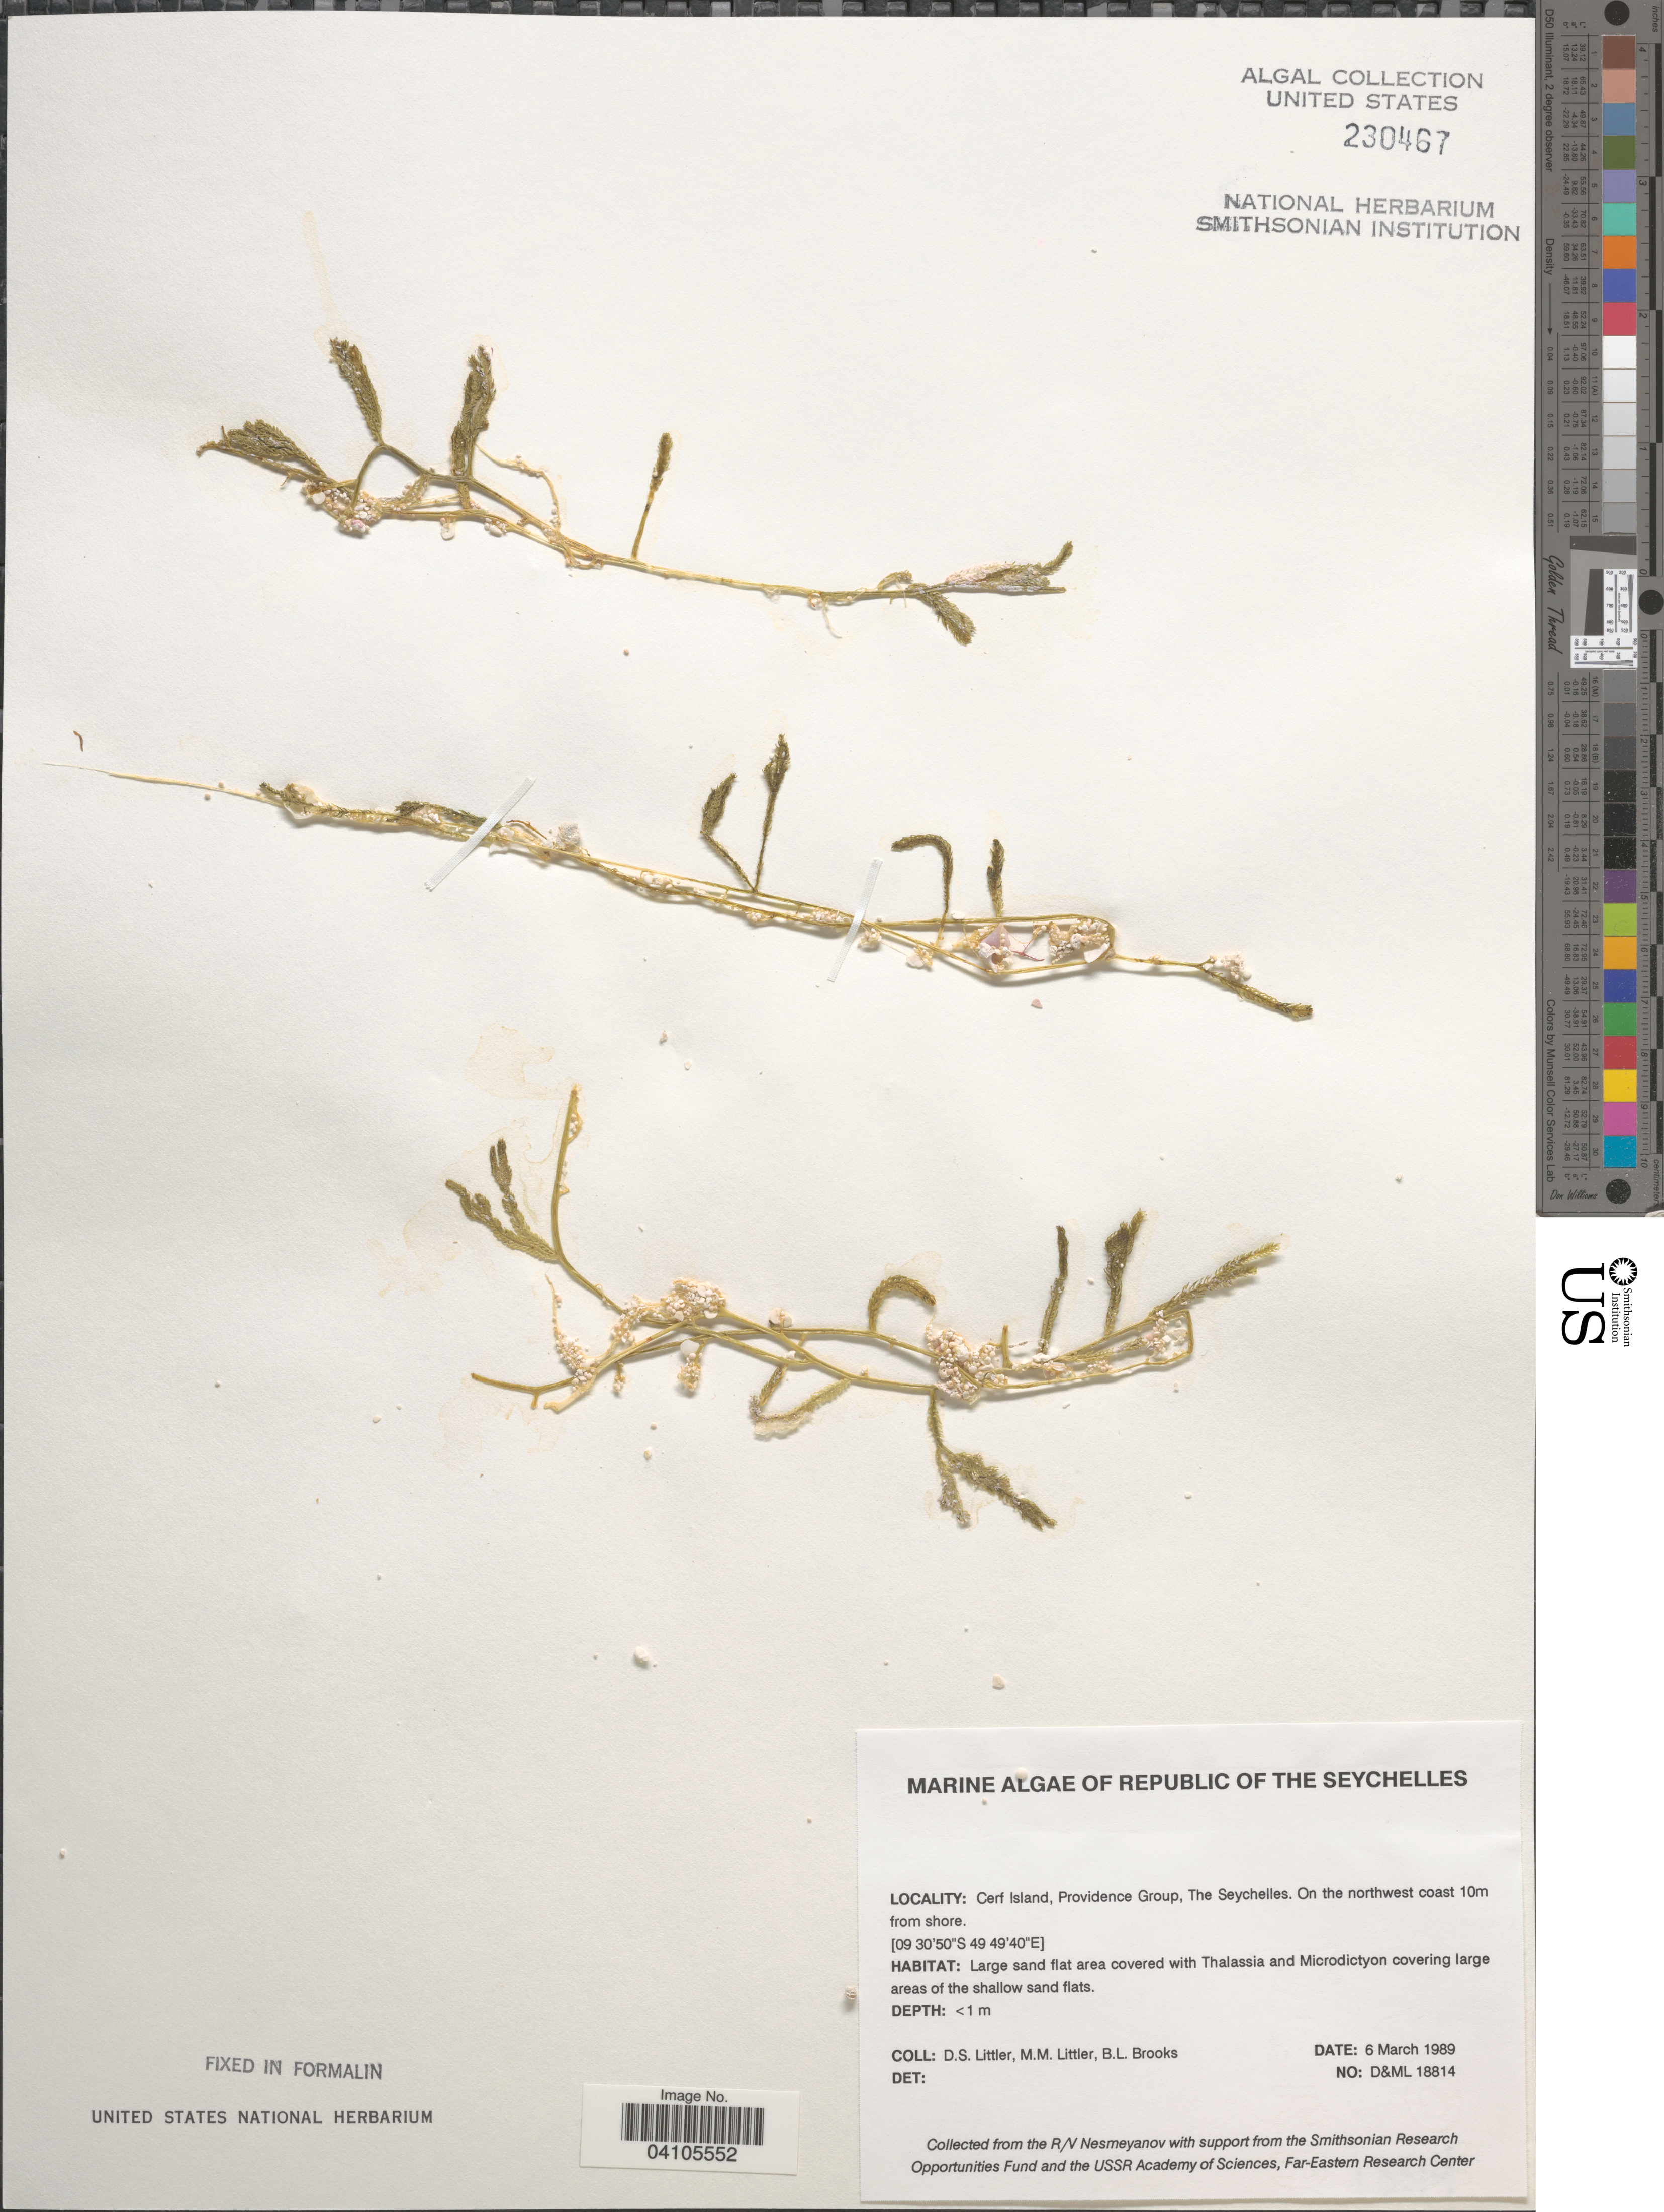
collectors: D. S. Littler & B. Brooks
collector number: D&ML 18814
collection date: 1989-03-06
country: Seychelles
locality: Cerf Island, Providence Group. On the northwest coast 10m from shore.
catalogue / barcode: US 230467